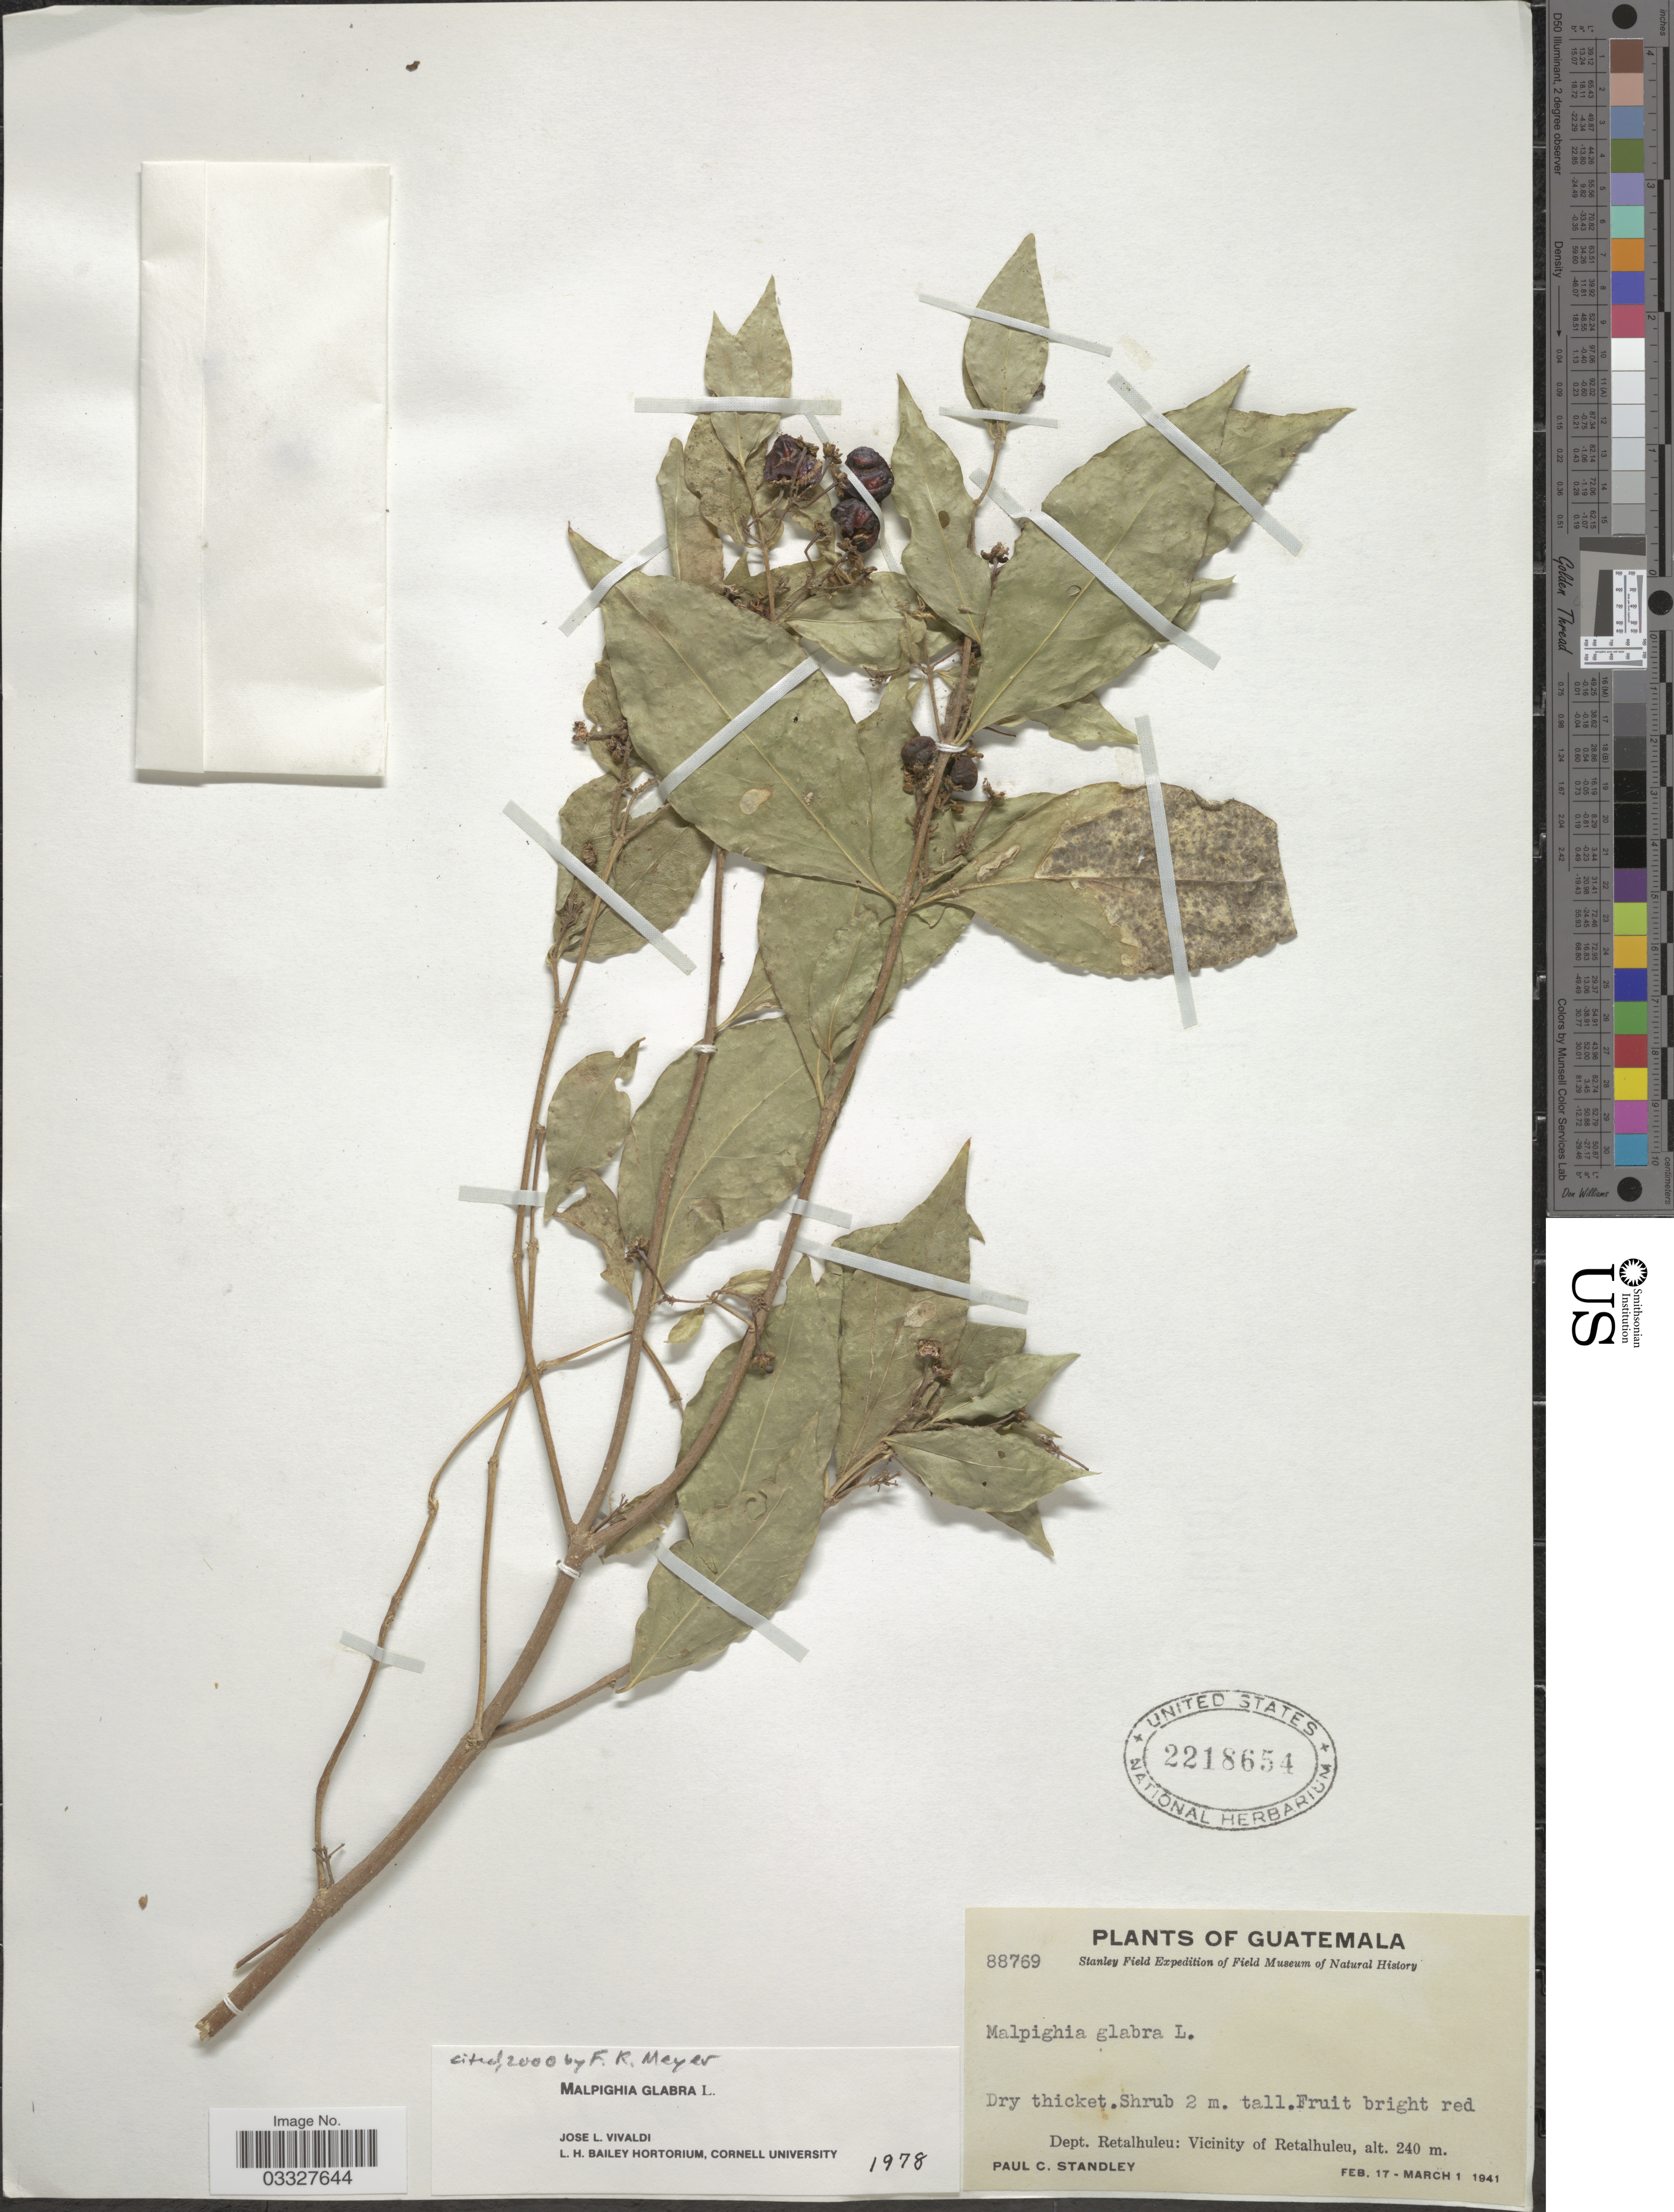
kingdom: Plantae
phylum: Tracheophyta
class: Magnoliopsida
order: Malpighiales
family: Malpighiaceae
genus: Malpighia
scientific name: Malpighia glabra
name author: L.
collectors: P. C. Standley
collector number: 88769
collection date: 1941-02-17/1941-03-01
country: Guatemala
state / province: Retalhuleu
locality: Dept. Retalhuleu: Vicinity of Retalhuleu.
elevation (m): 240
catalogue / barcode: US 2218654